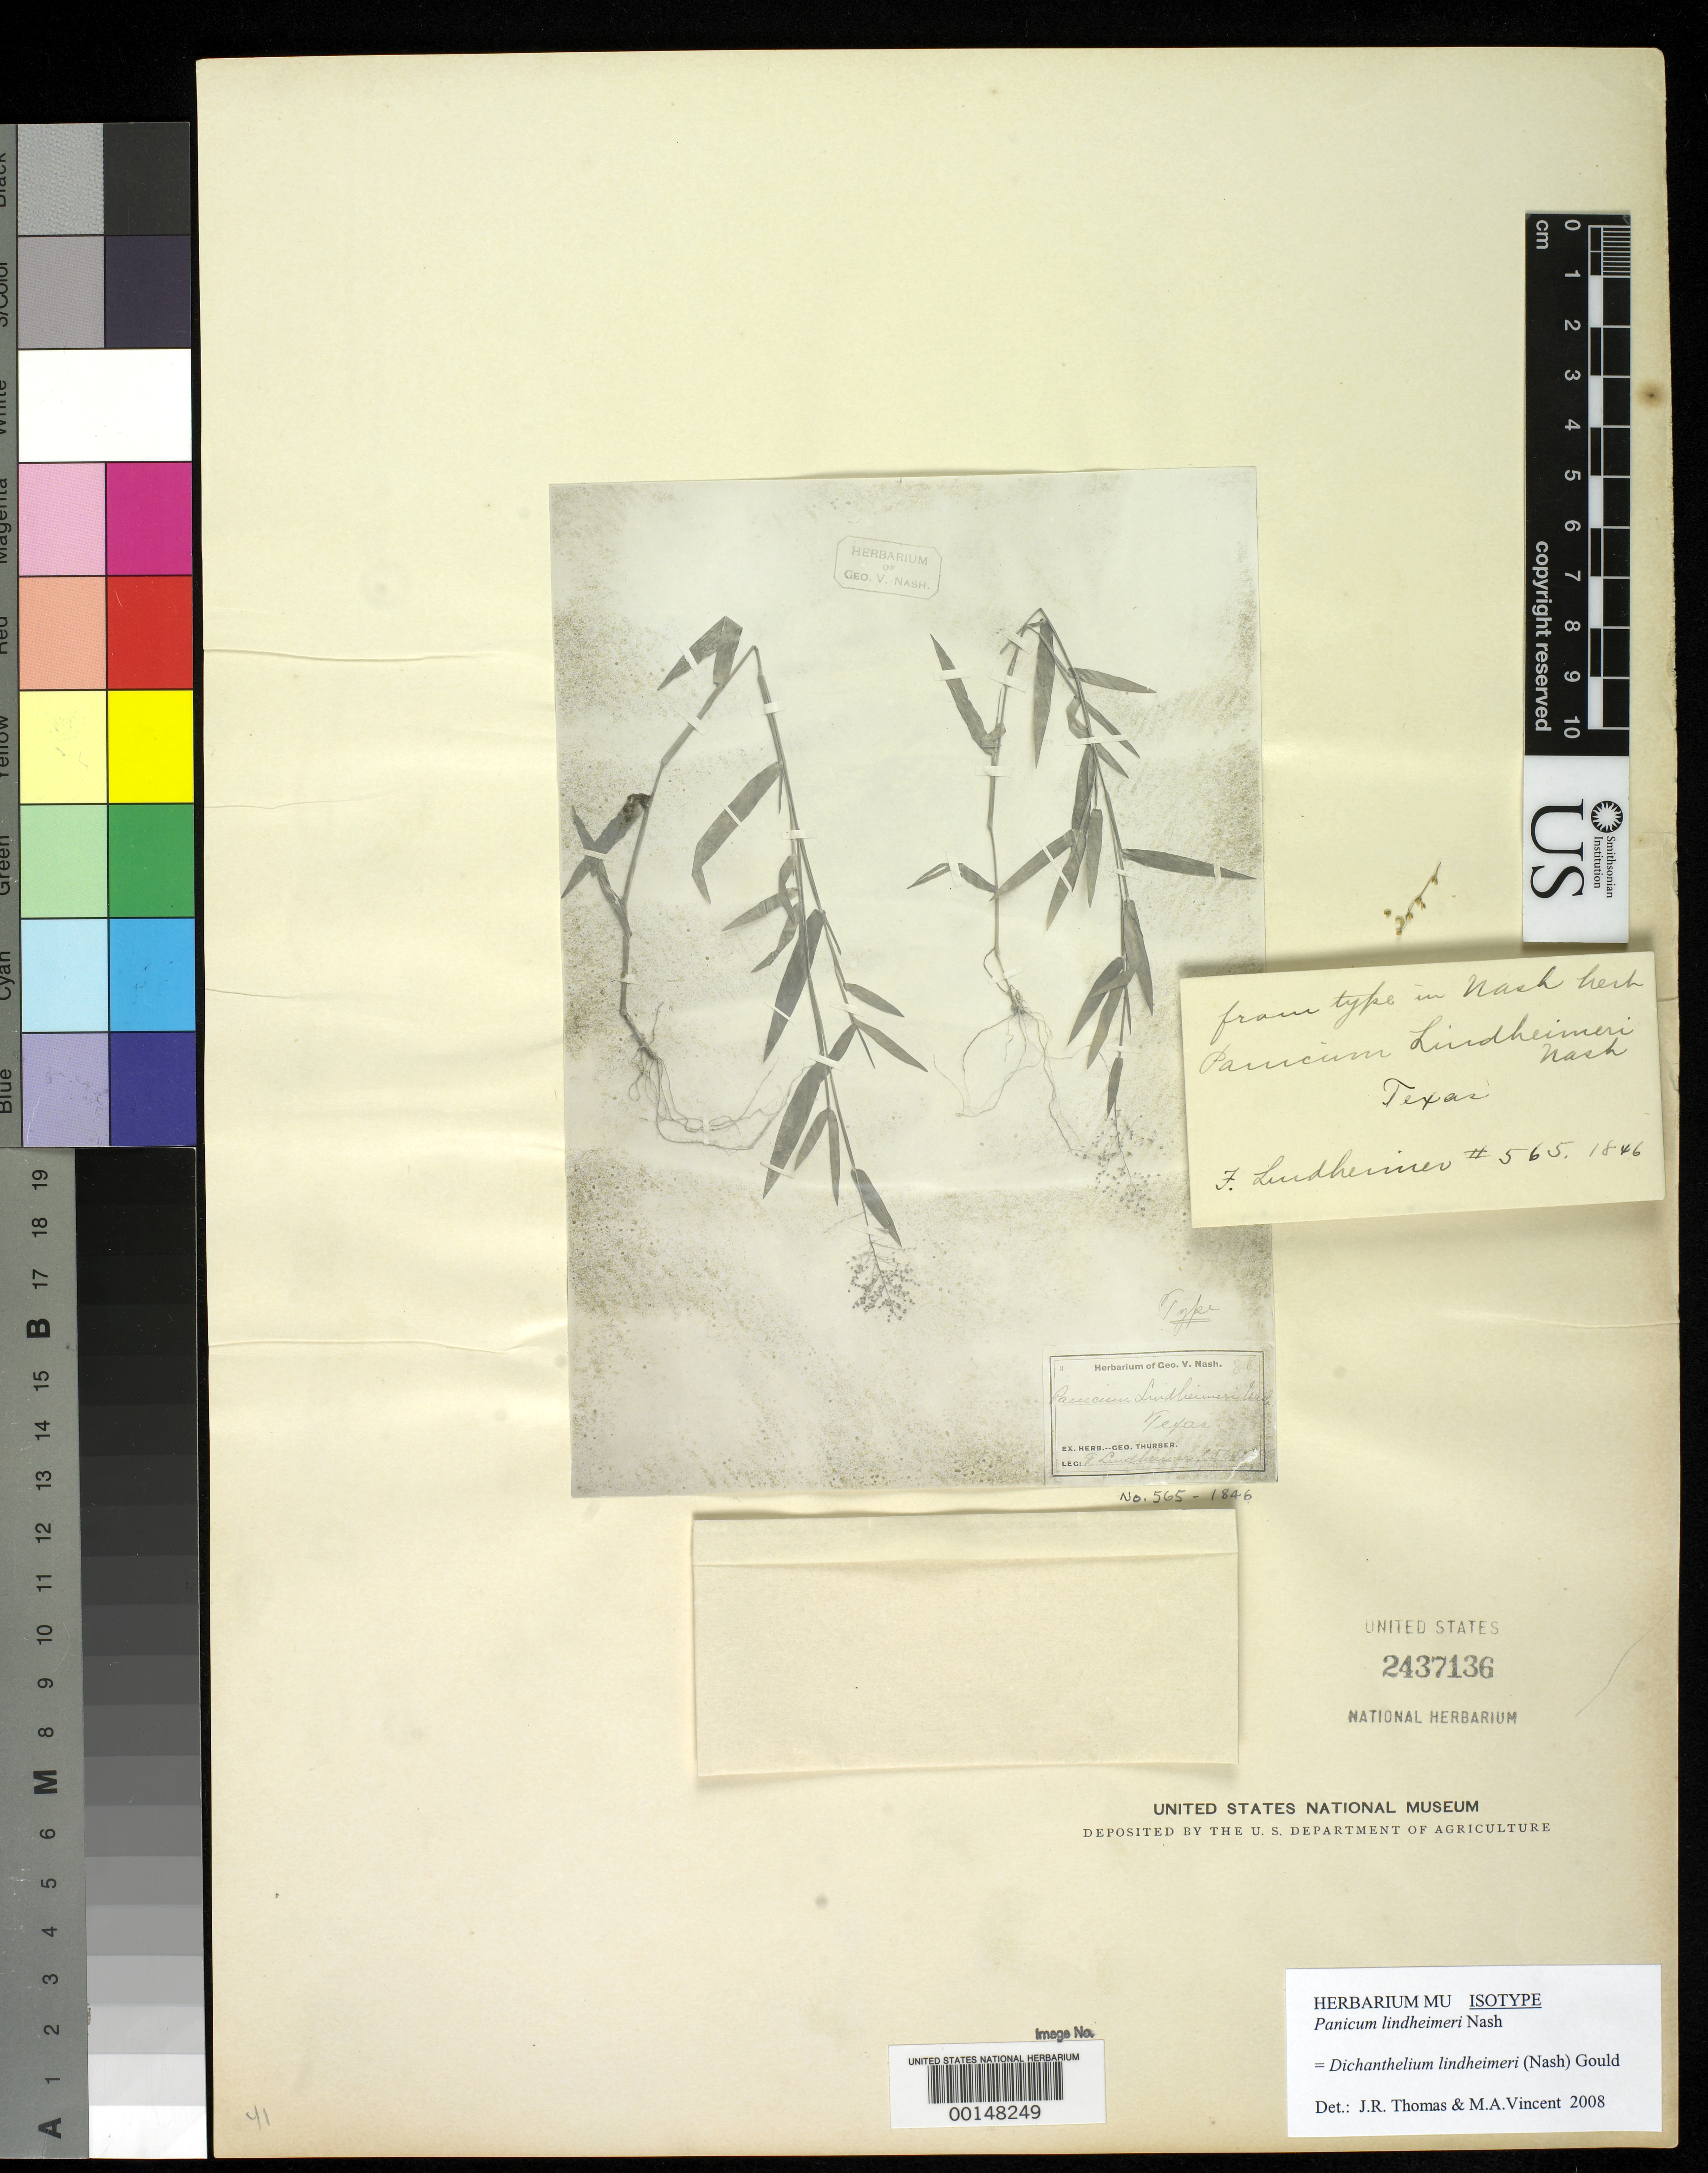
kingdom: Plantae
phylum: Tracheophyta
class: Liliopsida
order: Poales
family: Poaceae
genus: Panicum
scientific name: Panicum lindheimeri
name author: Nash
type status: Isotype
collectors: F. J. Lindheimer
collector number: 565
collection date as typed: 1846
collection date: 1846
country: United States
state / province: Texas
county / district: Comal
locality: New Braunfels.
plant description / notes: Photograph and fragmentary material of type specimen.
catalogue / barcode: US 2437136